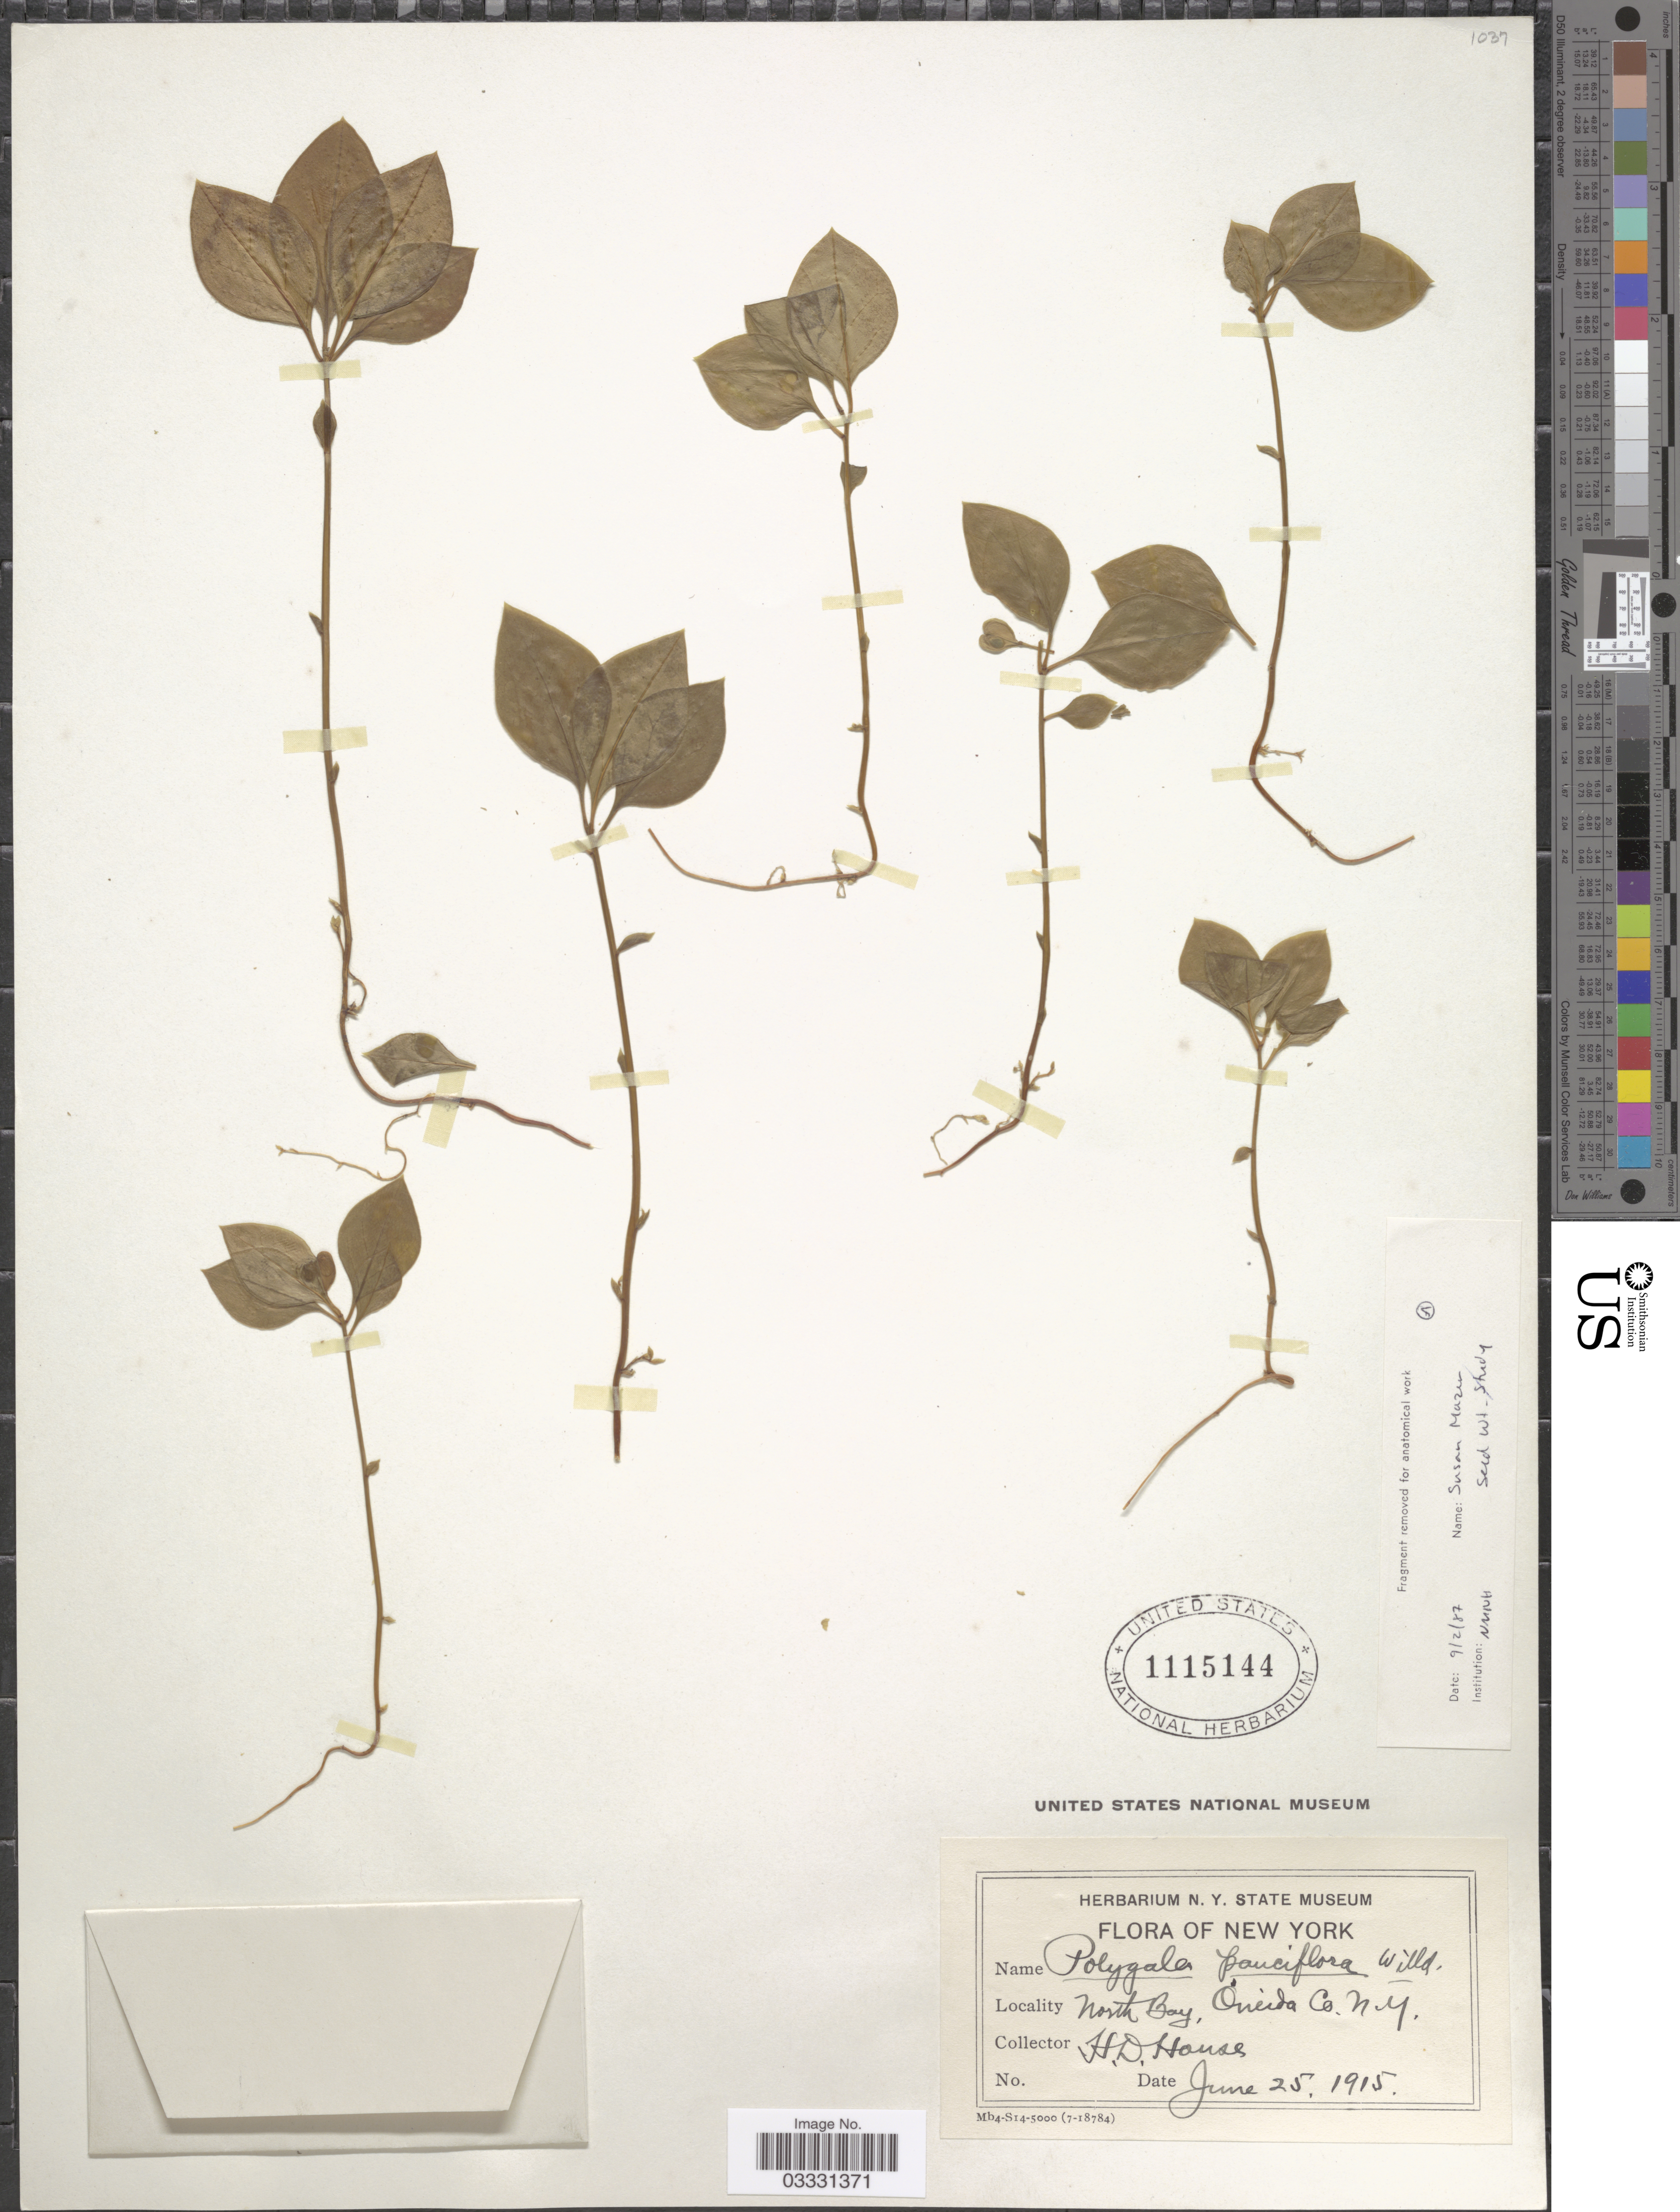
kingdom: Plantae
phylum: Tracheophyta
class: Magnoliopsida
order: Fabales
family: Polygalaceae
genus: Polygaloides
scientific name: Polygaloides paucifolia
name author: (Willd.) J.R. Abbott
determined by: Strong, Mark T., (BOT), Smithsonian Institution - National Museum of Natural History (UNITED STATES)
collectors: H. D. House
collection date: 1915-06-25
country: United States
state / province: New York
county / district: Oneida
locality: North Bay, Oneida Co.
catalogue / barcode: US 1115144